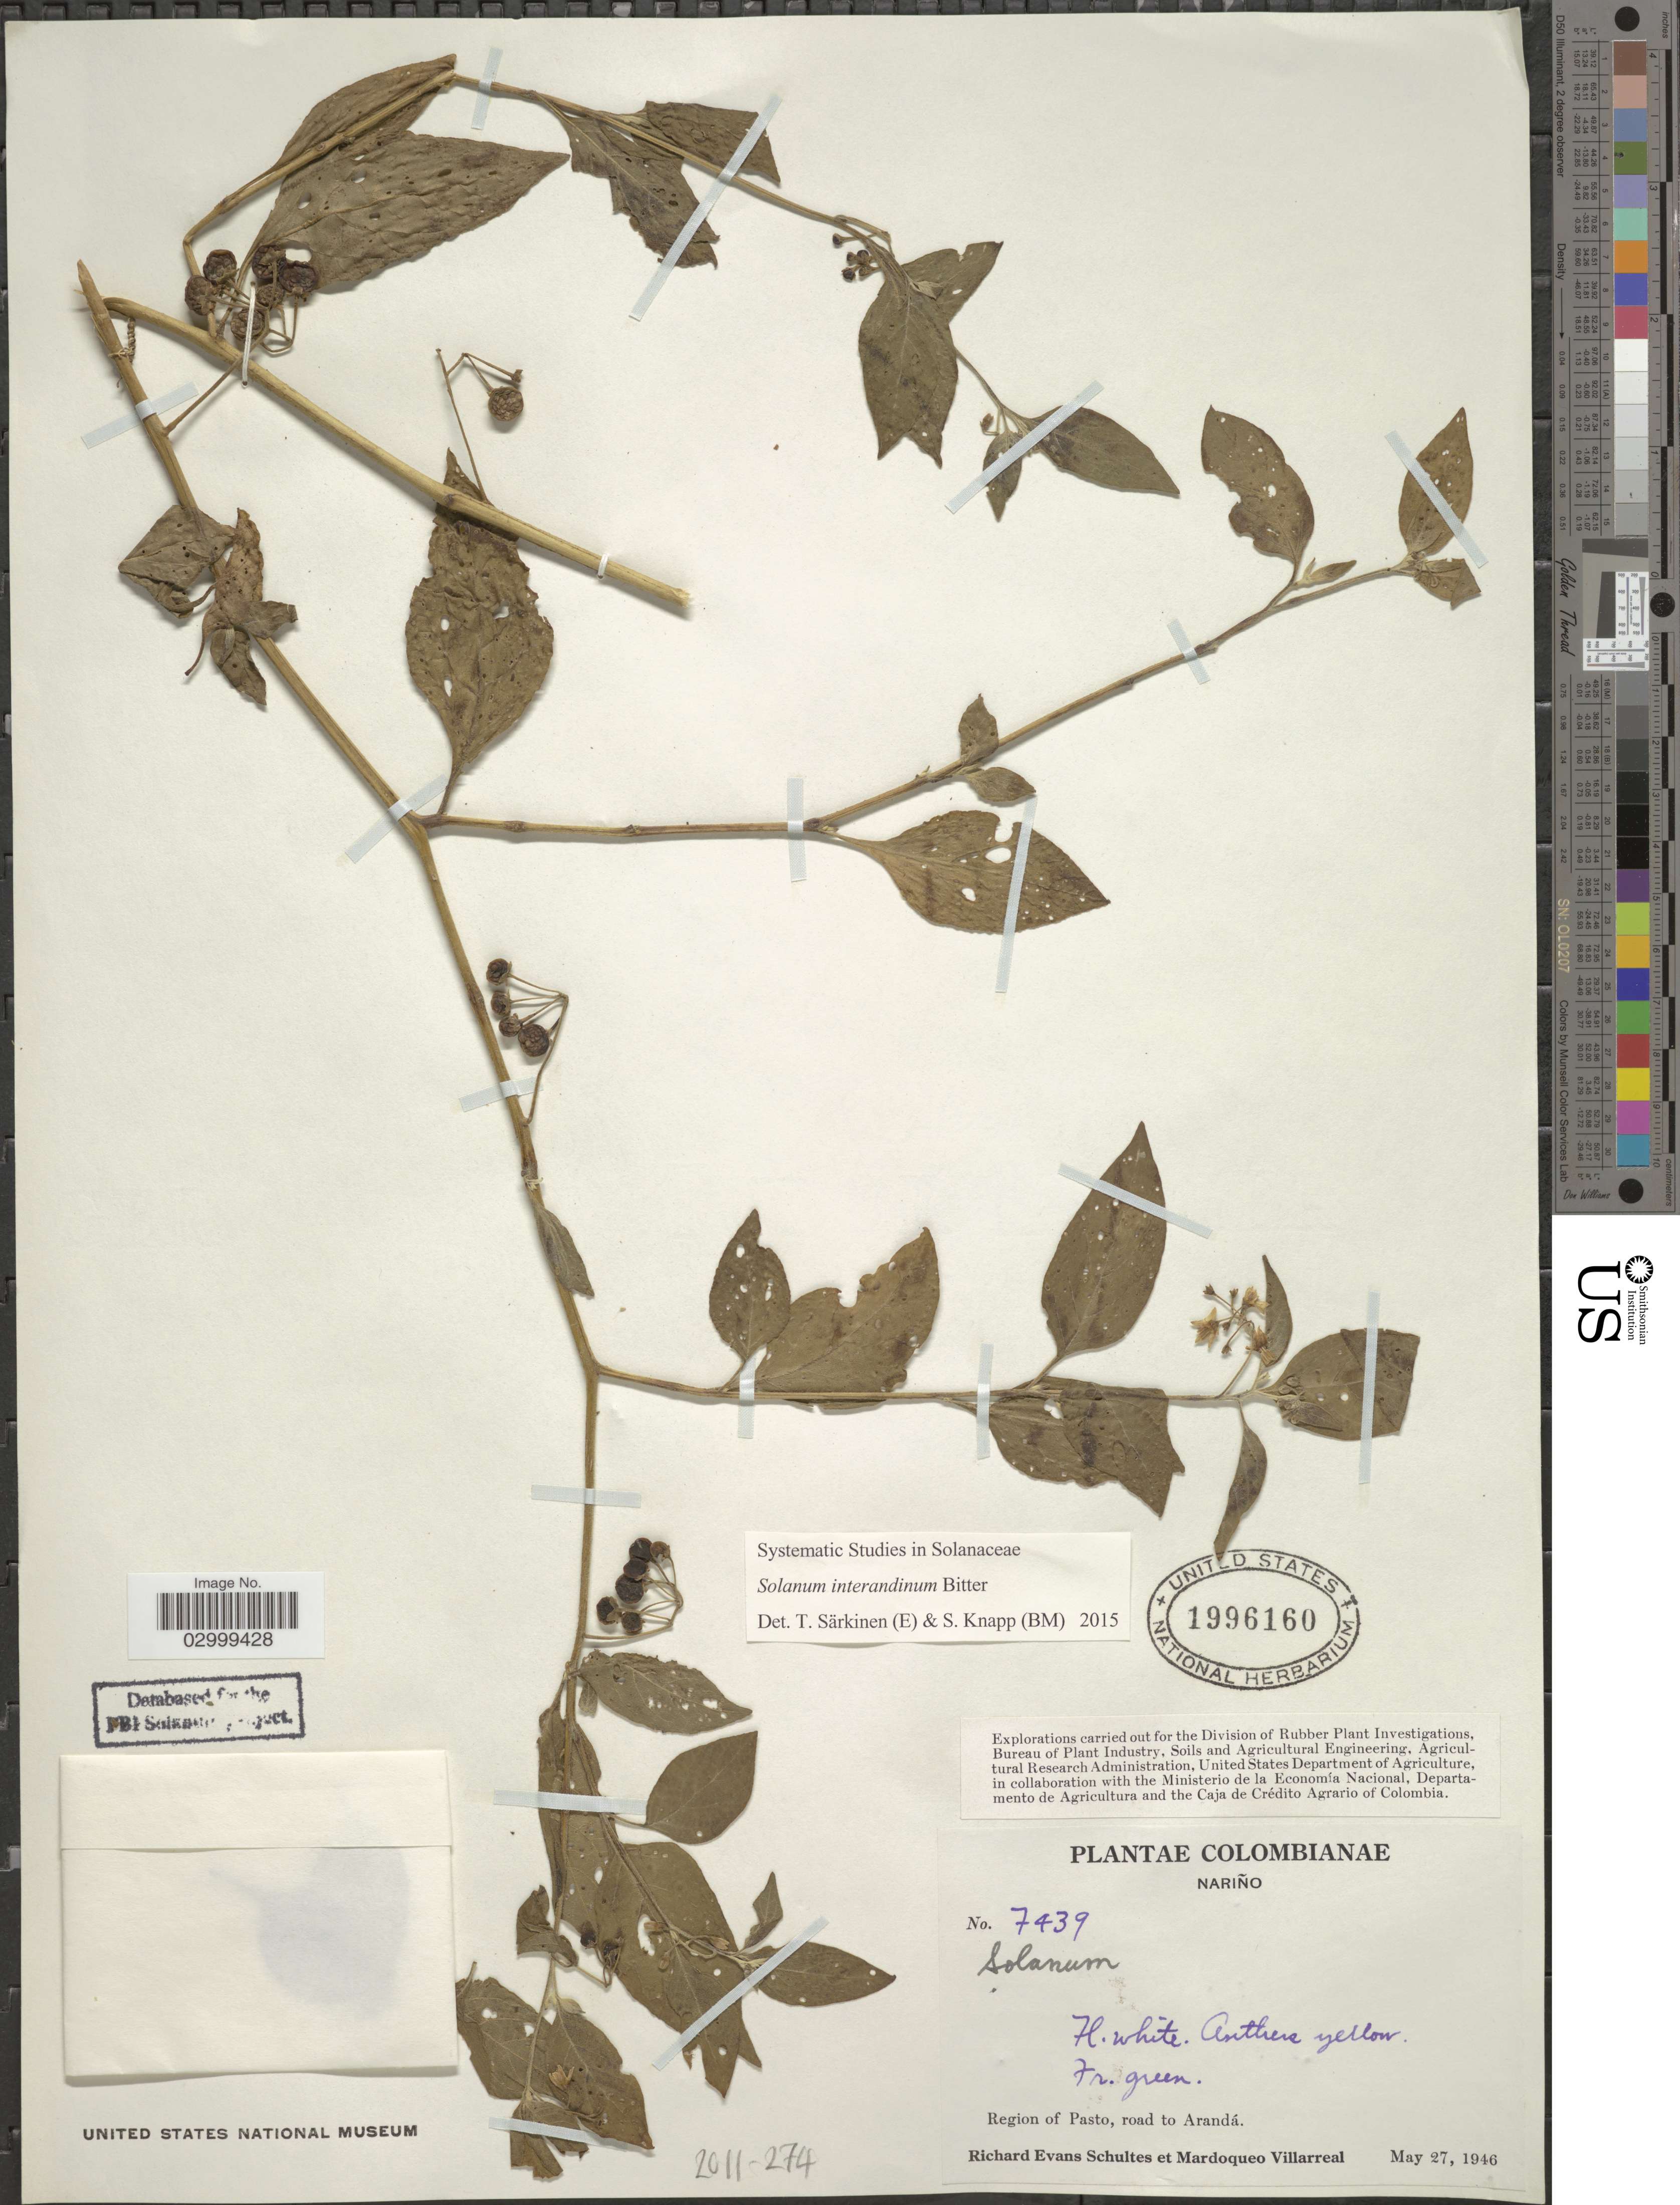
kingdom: Plantae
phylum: Tracheophyta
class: Magnoliopsida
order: Solanales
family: Solanaceae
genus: Solanum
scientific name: Solanum interandinum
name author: Bitter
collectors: R. E. Schultes & M. Villarreal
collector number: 7439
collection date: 1946-05-27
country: Colombia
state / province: Nariño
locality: Region of Pasto, road to Arandá.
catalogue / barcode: US 1996160